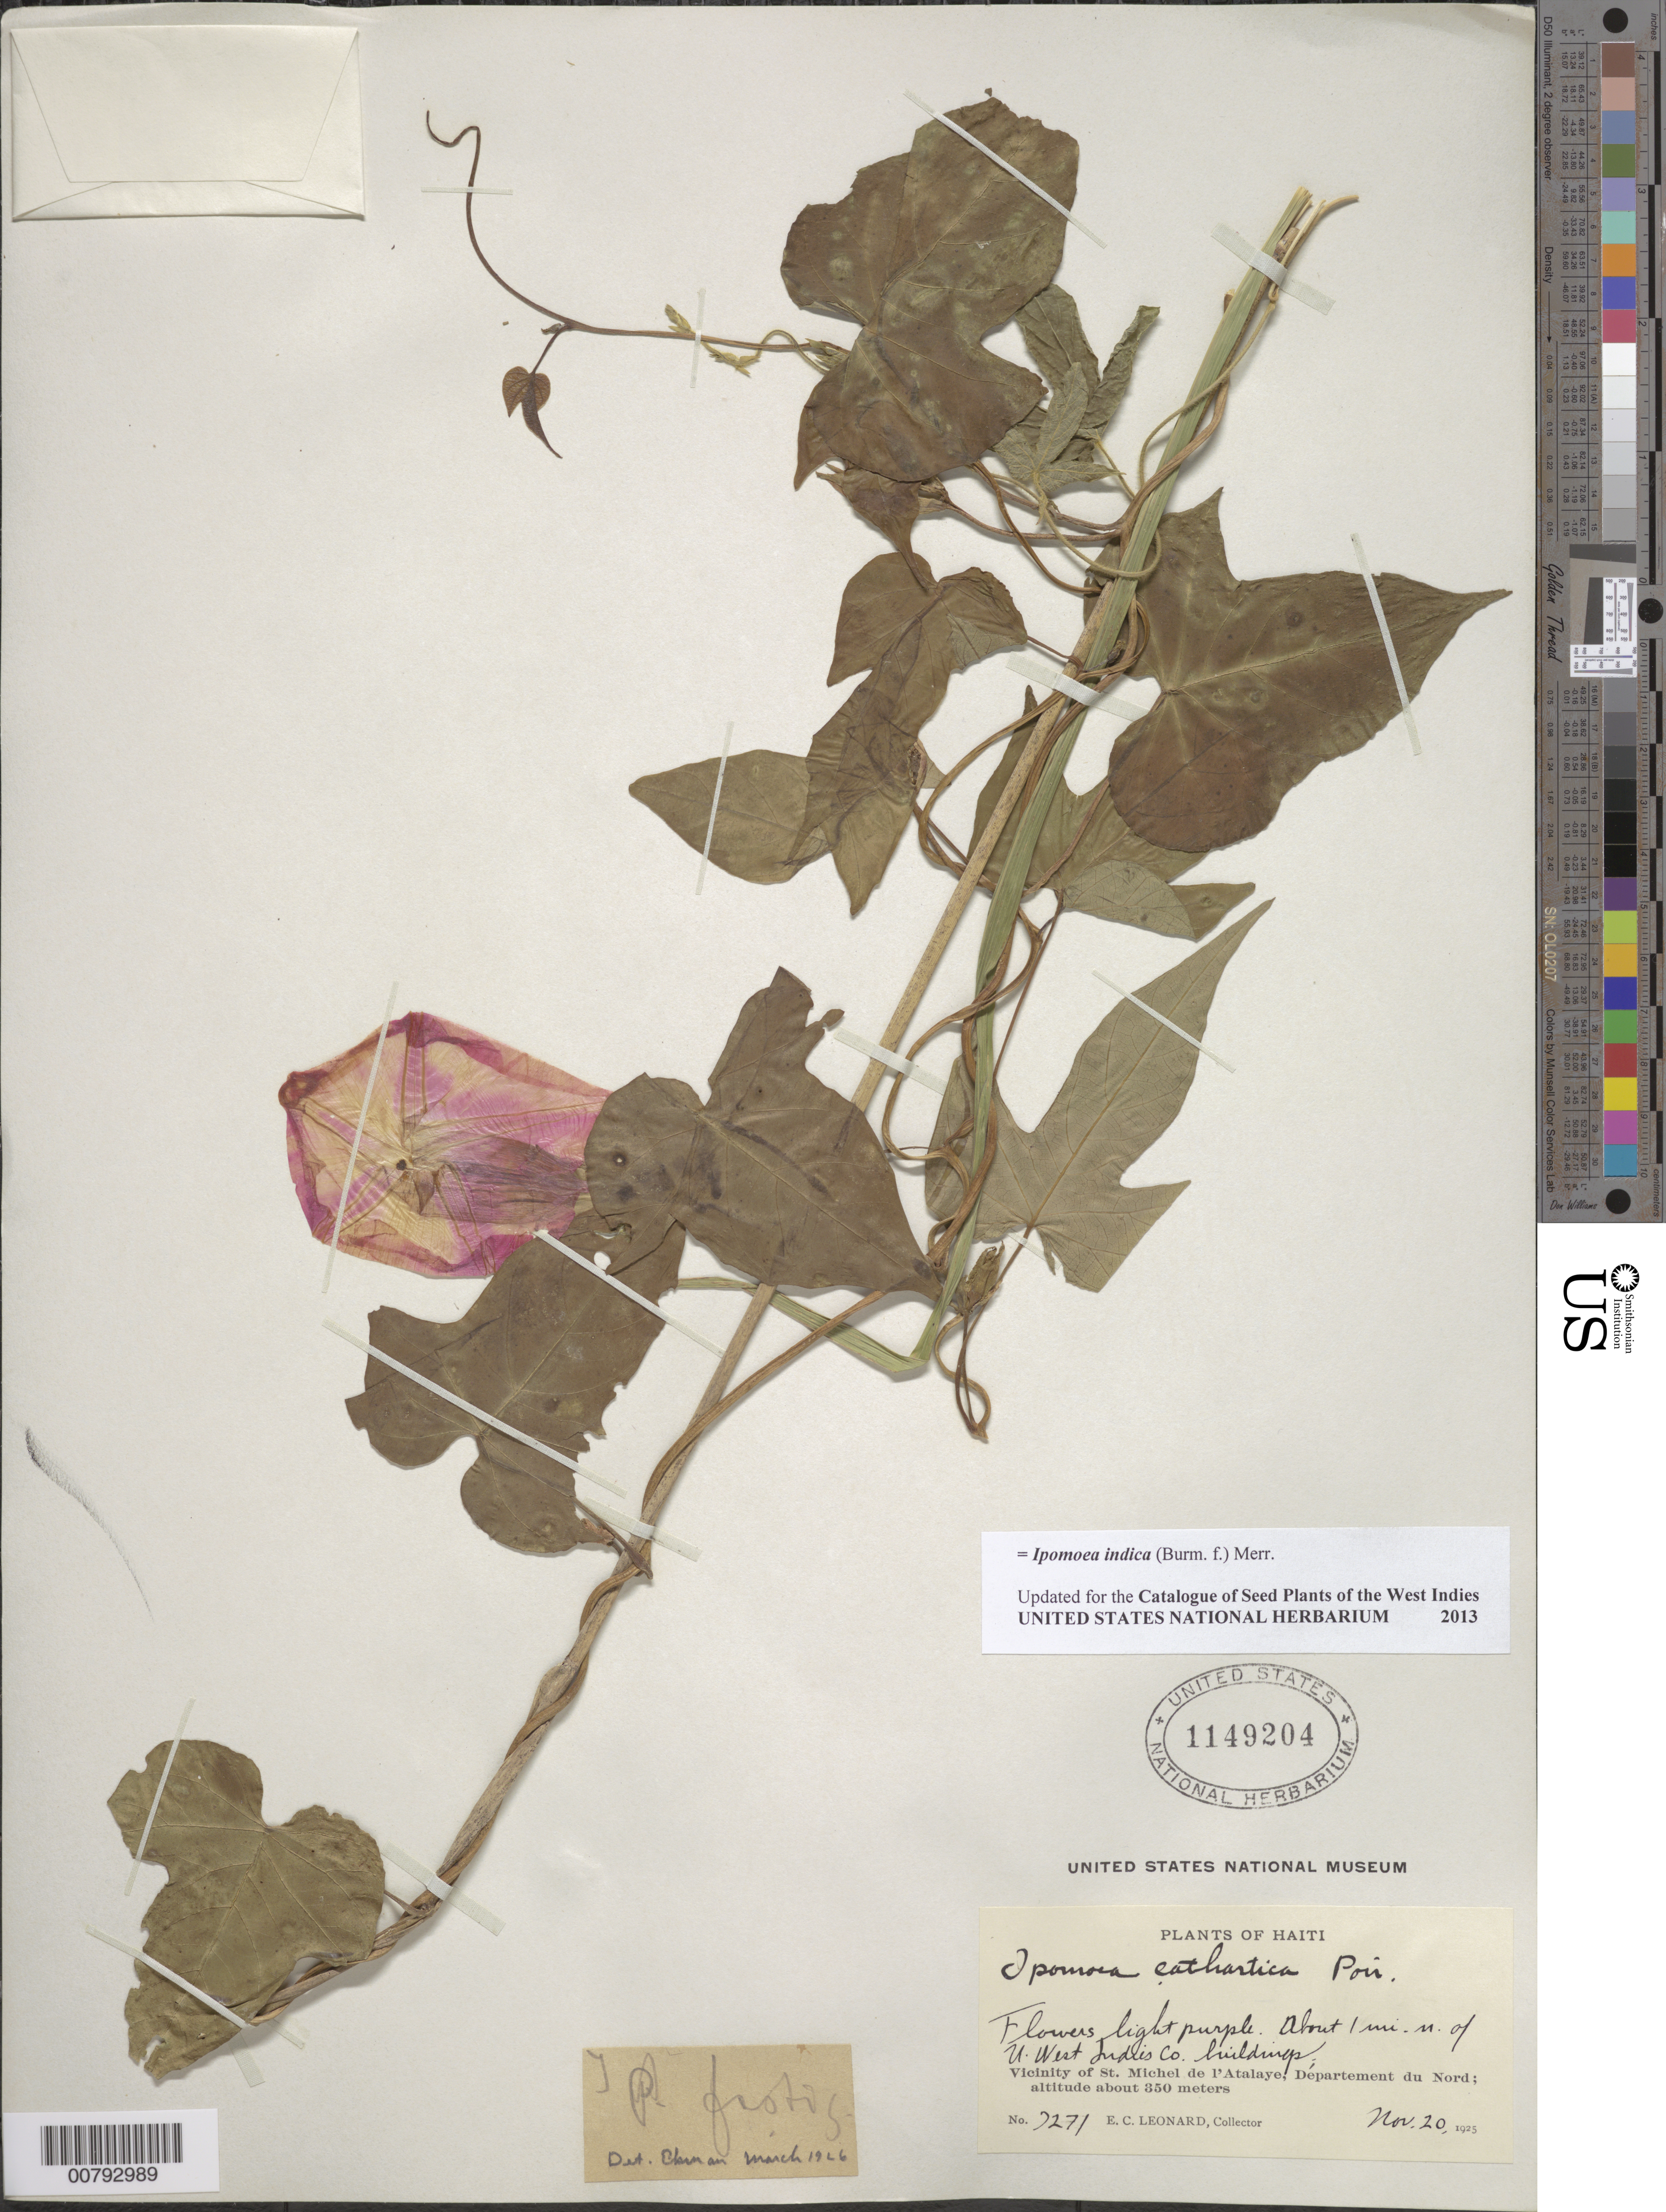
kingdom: Plantae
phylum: Tracheophyta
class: Magnoliopsida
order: Solanales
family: Convolvulaceae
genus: Ipomoea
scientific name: Ipomoea indica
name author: (Burm.) Merr.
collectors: E. C. Leonard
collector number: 7271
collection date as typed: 20 Nov 1925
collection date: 1925-11-20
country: Haiti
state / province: Nord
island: Hispaniola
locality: Vicinity of St. Michel de l'Atalaye, about 1 mile N. of U.W. Indies plantation buildings.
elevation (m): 350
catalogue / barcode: US 1149204